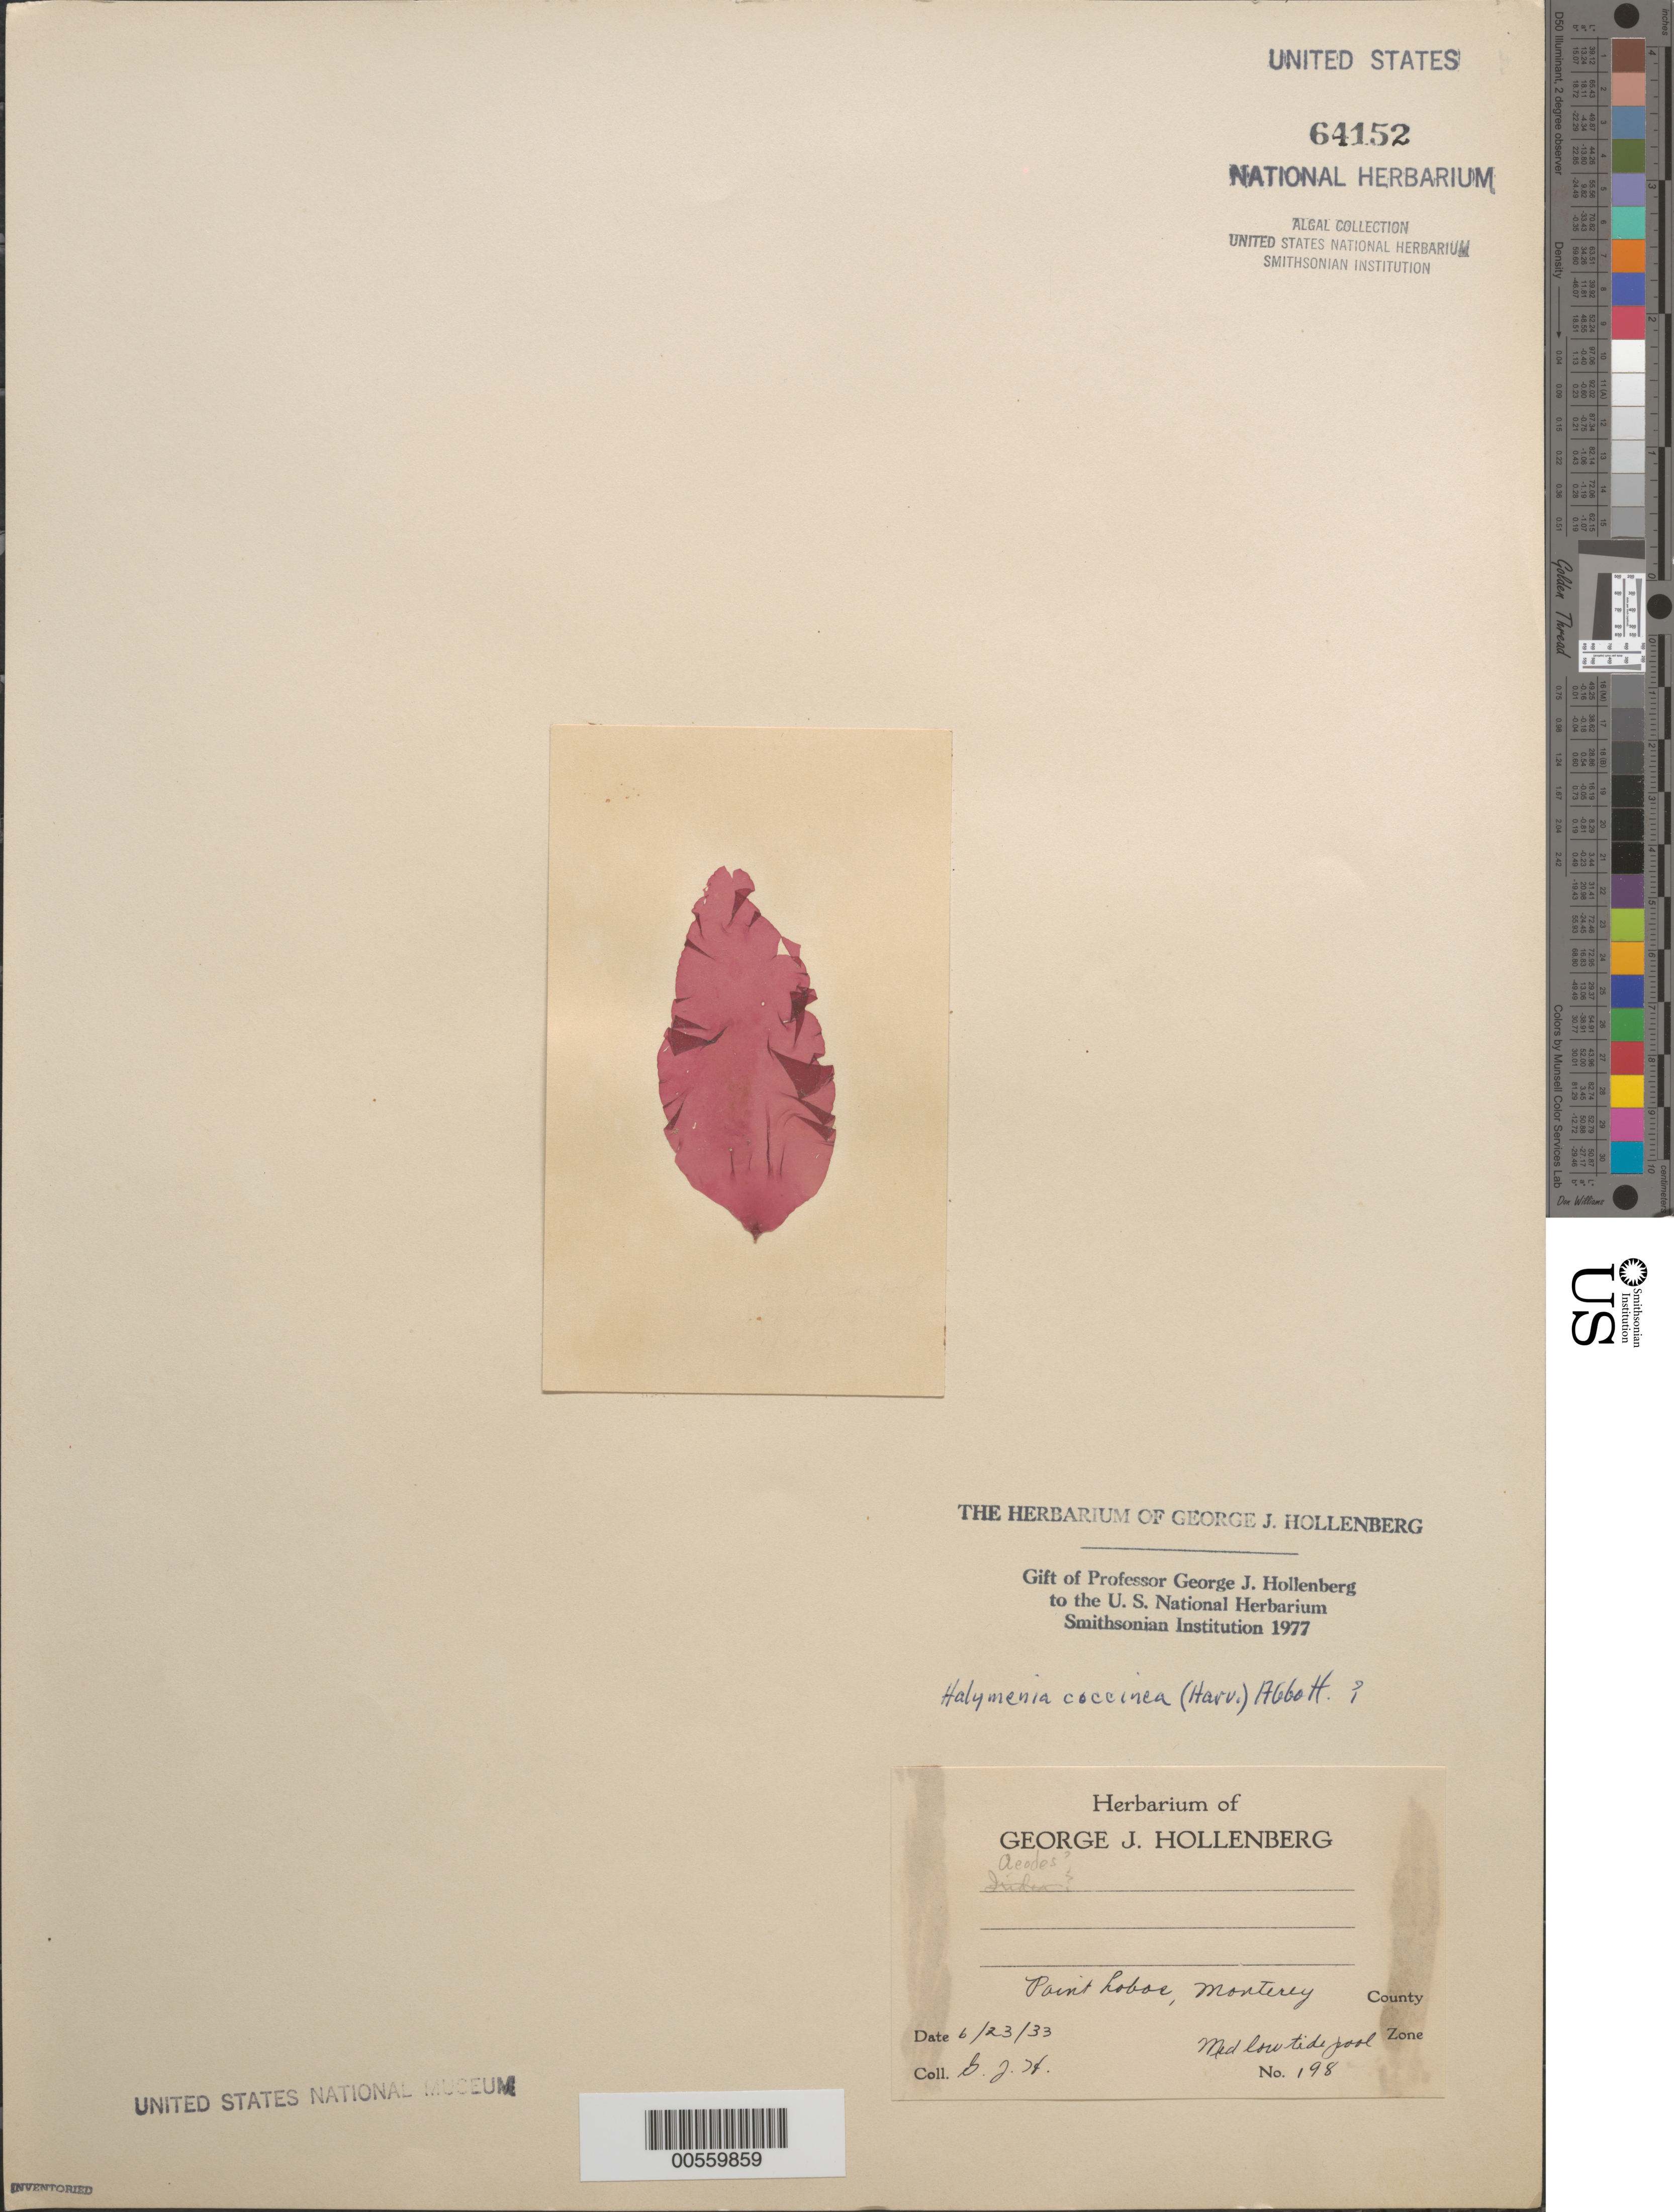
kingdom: Plantae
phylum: Rhodophyta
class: Florideophyceae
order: Gigartinales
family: Dumontiaceae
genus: Weeksia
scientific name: Weeksia coccinea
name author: (Harv.) S.C. Lindstrom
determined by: Algae name updating Project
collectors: G. Hollenberg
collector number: GJH 198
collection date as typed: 23 Jun 1933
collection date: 1933-06-23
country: United States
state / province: California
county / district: Monterey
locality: Point Lobos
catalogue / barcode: US 64152